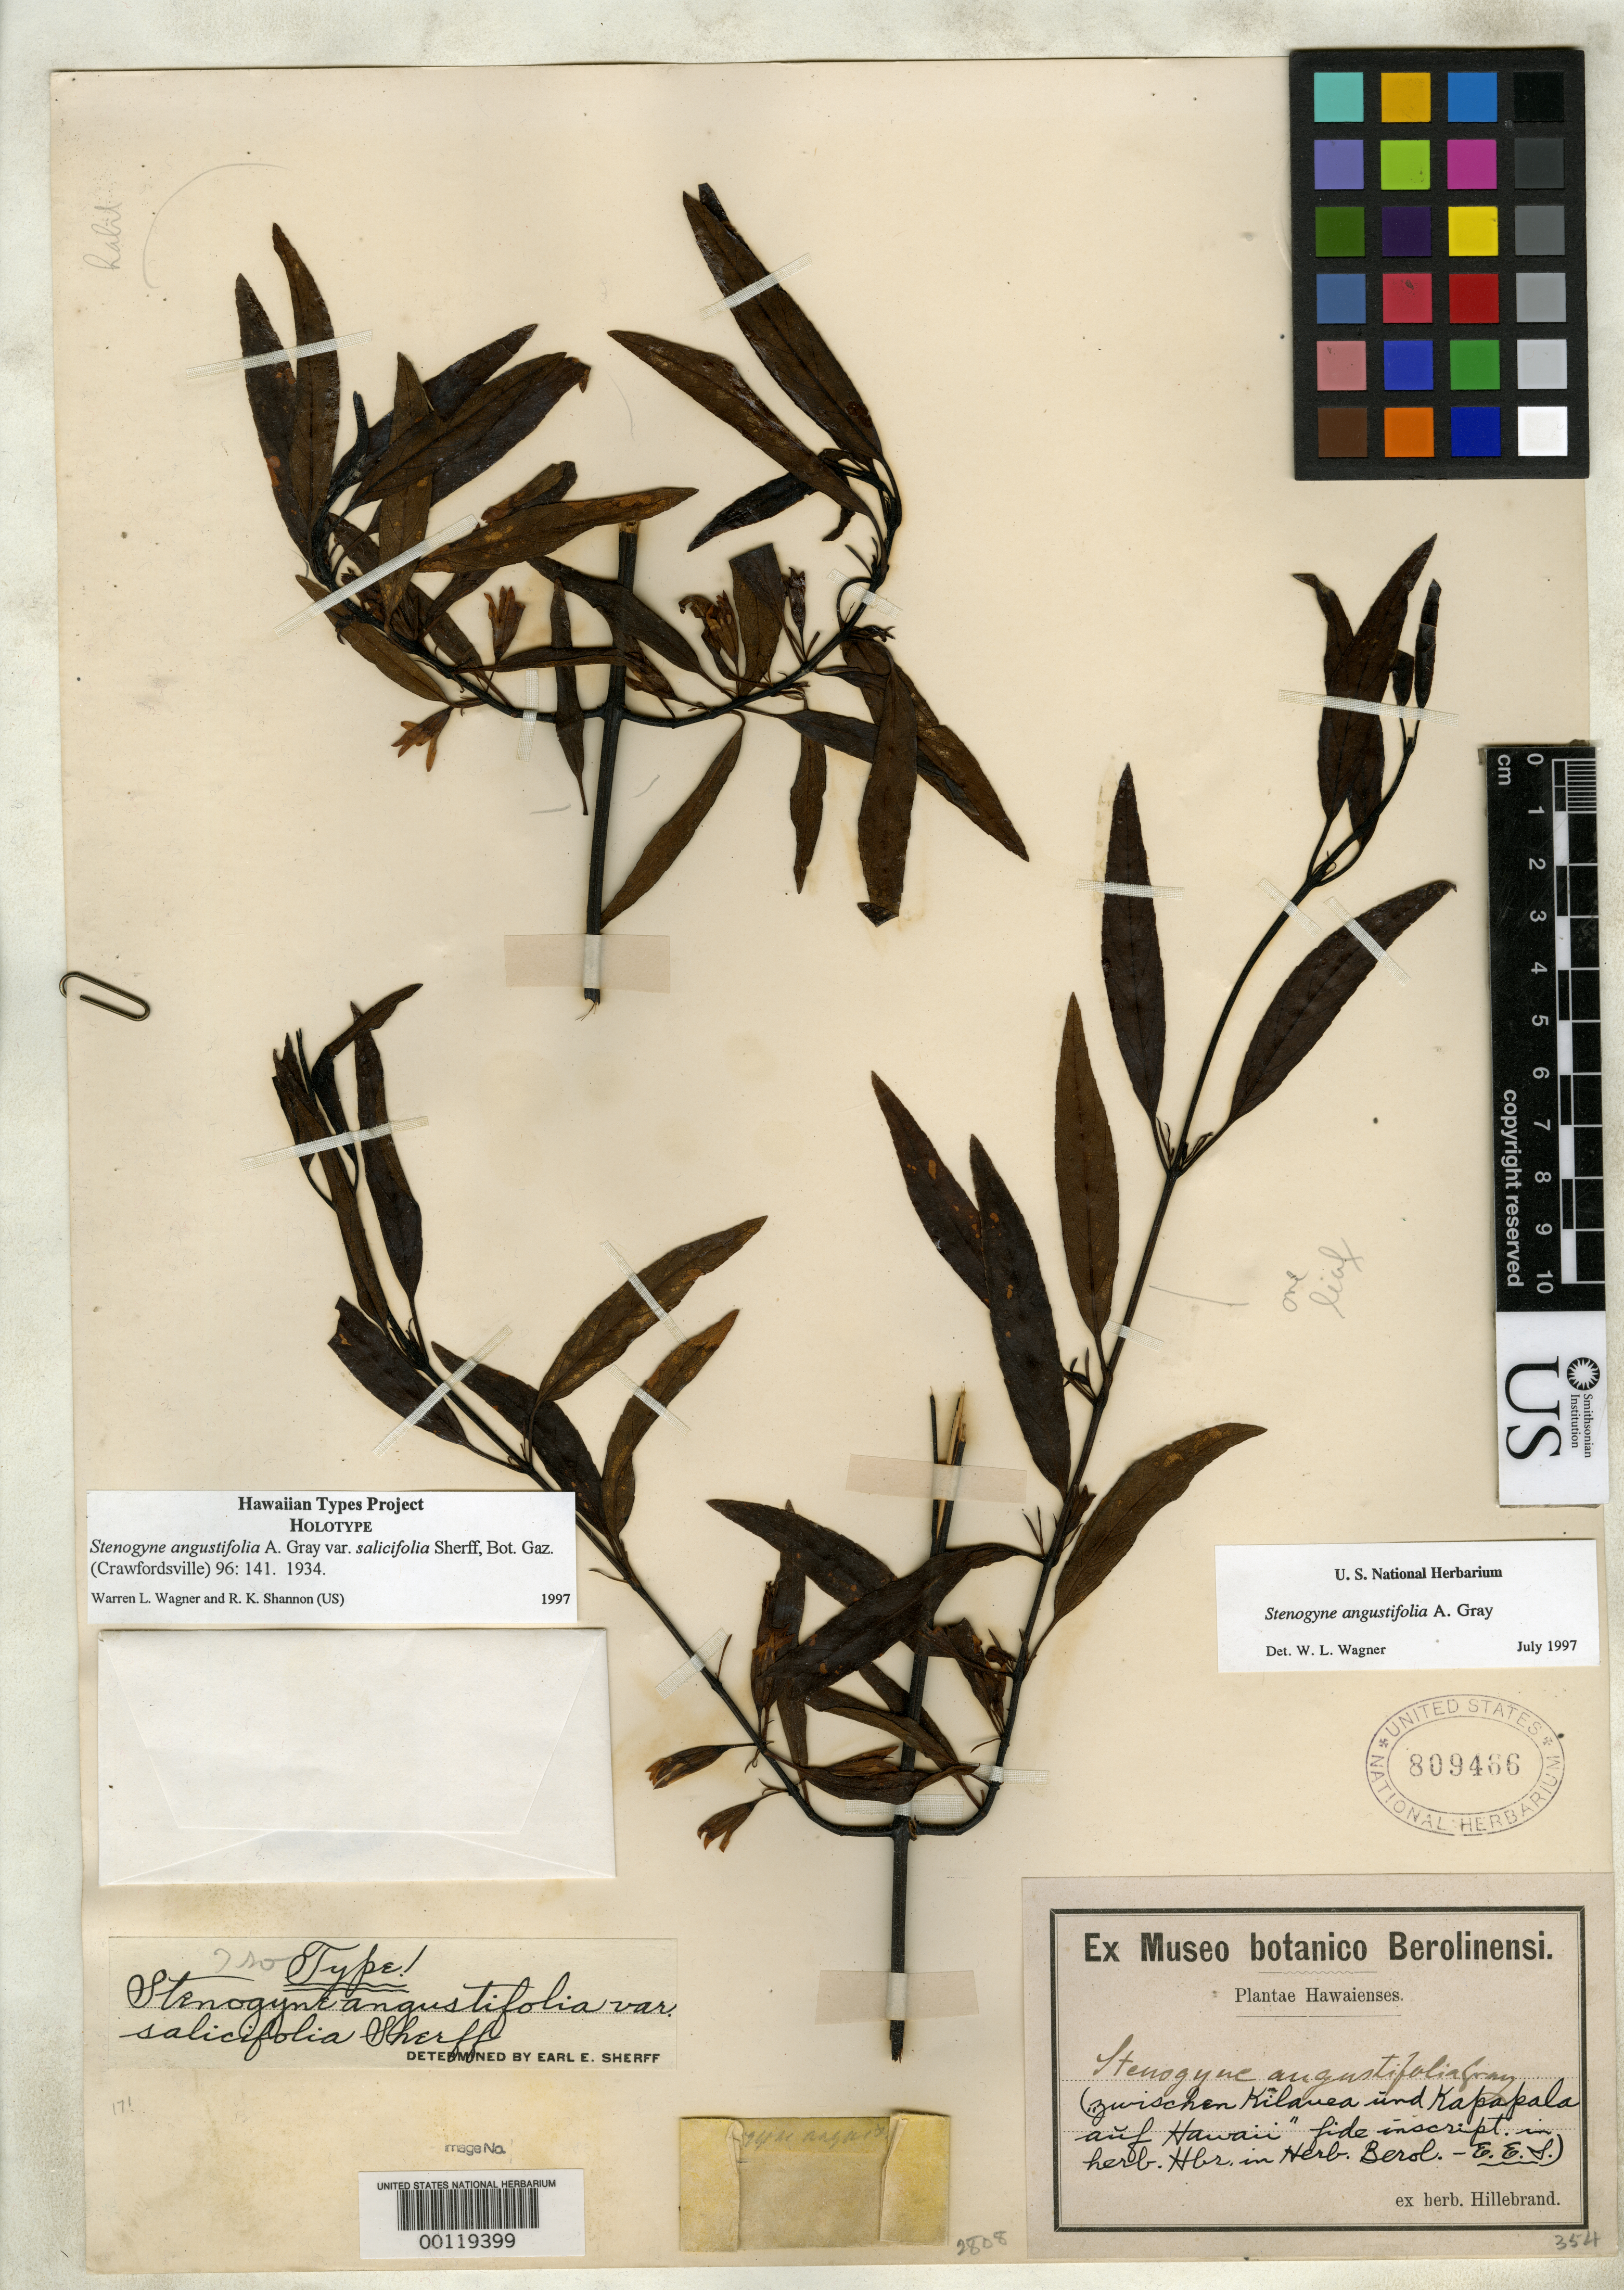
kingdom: Plantae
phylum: Tracheophyta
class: Magnoliopsida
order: Lamiales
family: Lamiaceae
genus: Stenogyne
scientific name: Stenogyne angustifolia var. salicifolia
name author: Sherff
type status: Holotype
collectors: W. Hillebrand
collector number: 354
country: United States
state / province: Hawaii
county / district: Hawaii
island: Hawaii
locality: Zurischen Kilauea und Kapapala.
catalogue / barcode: US 809466